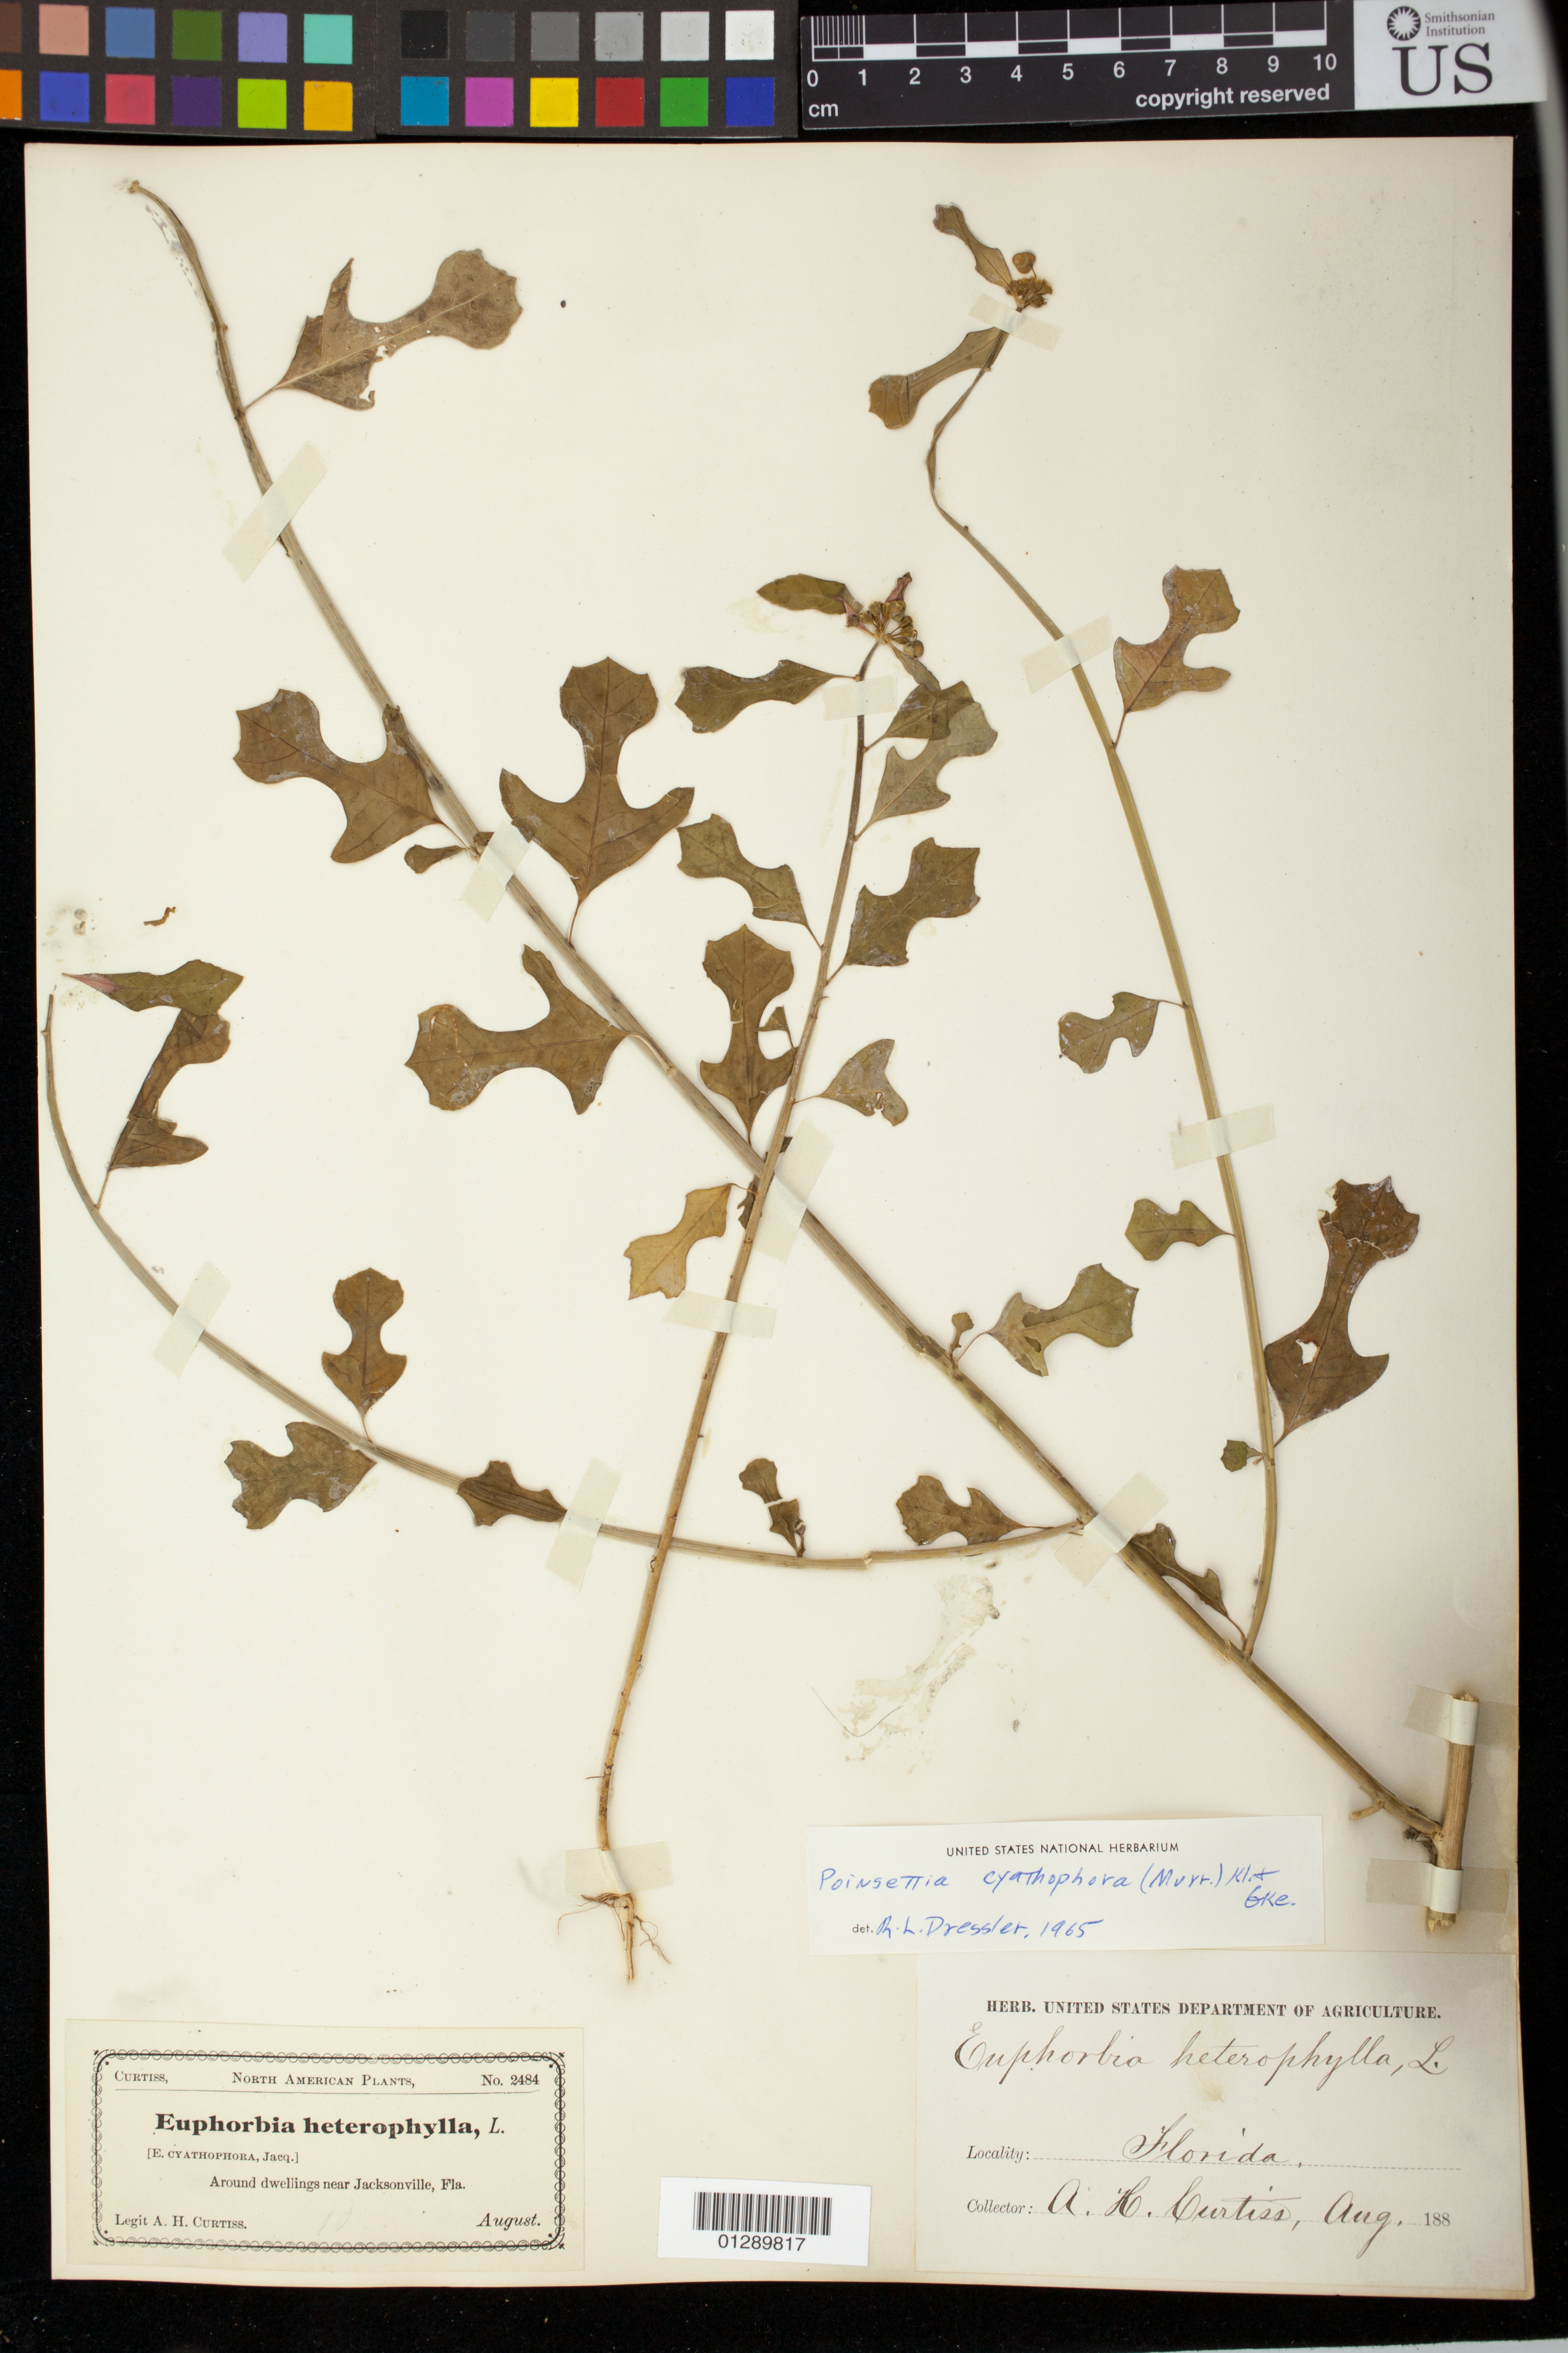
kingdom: Plantae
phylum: Tracheophyta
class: Magnoliopsida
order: Malpighiales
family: Euphorbiaceae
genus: Euphorbia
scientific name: Euphorbia heterophylla var. cyathophora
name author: (Murr.) Griseb.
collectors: A. H. Curtiss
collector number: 2484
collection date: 1880-09/1889-09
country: United States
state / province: Florida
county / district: Duval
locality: around dwellings near Jacksonville